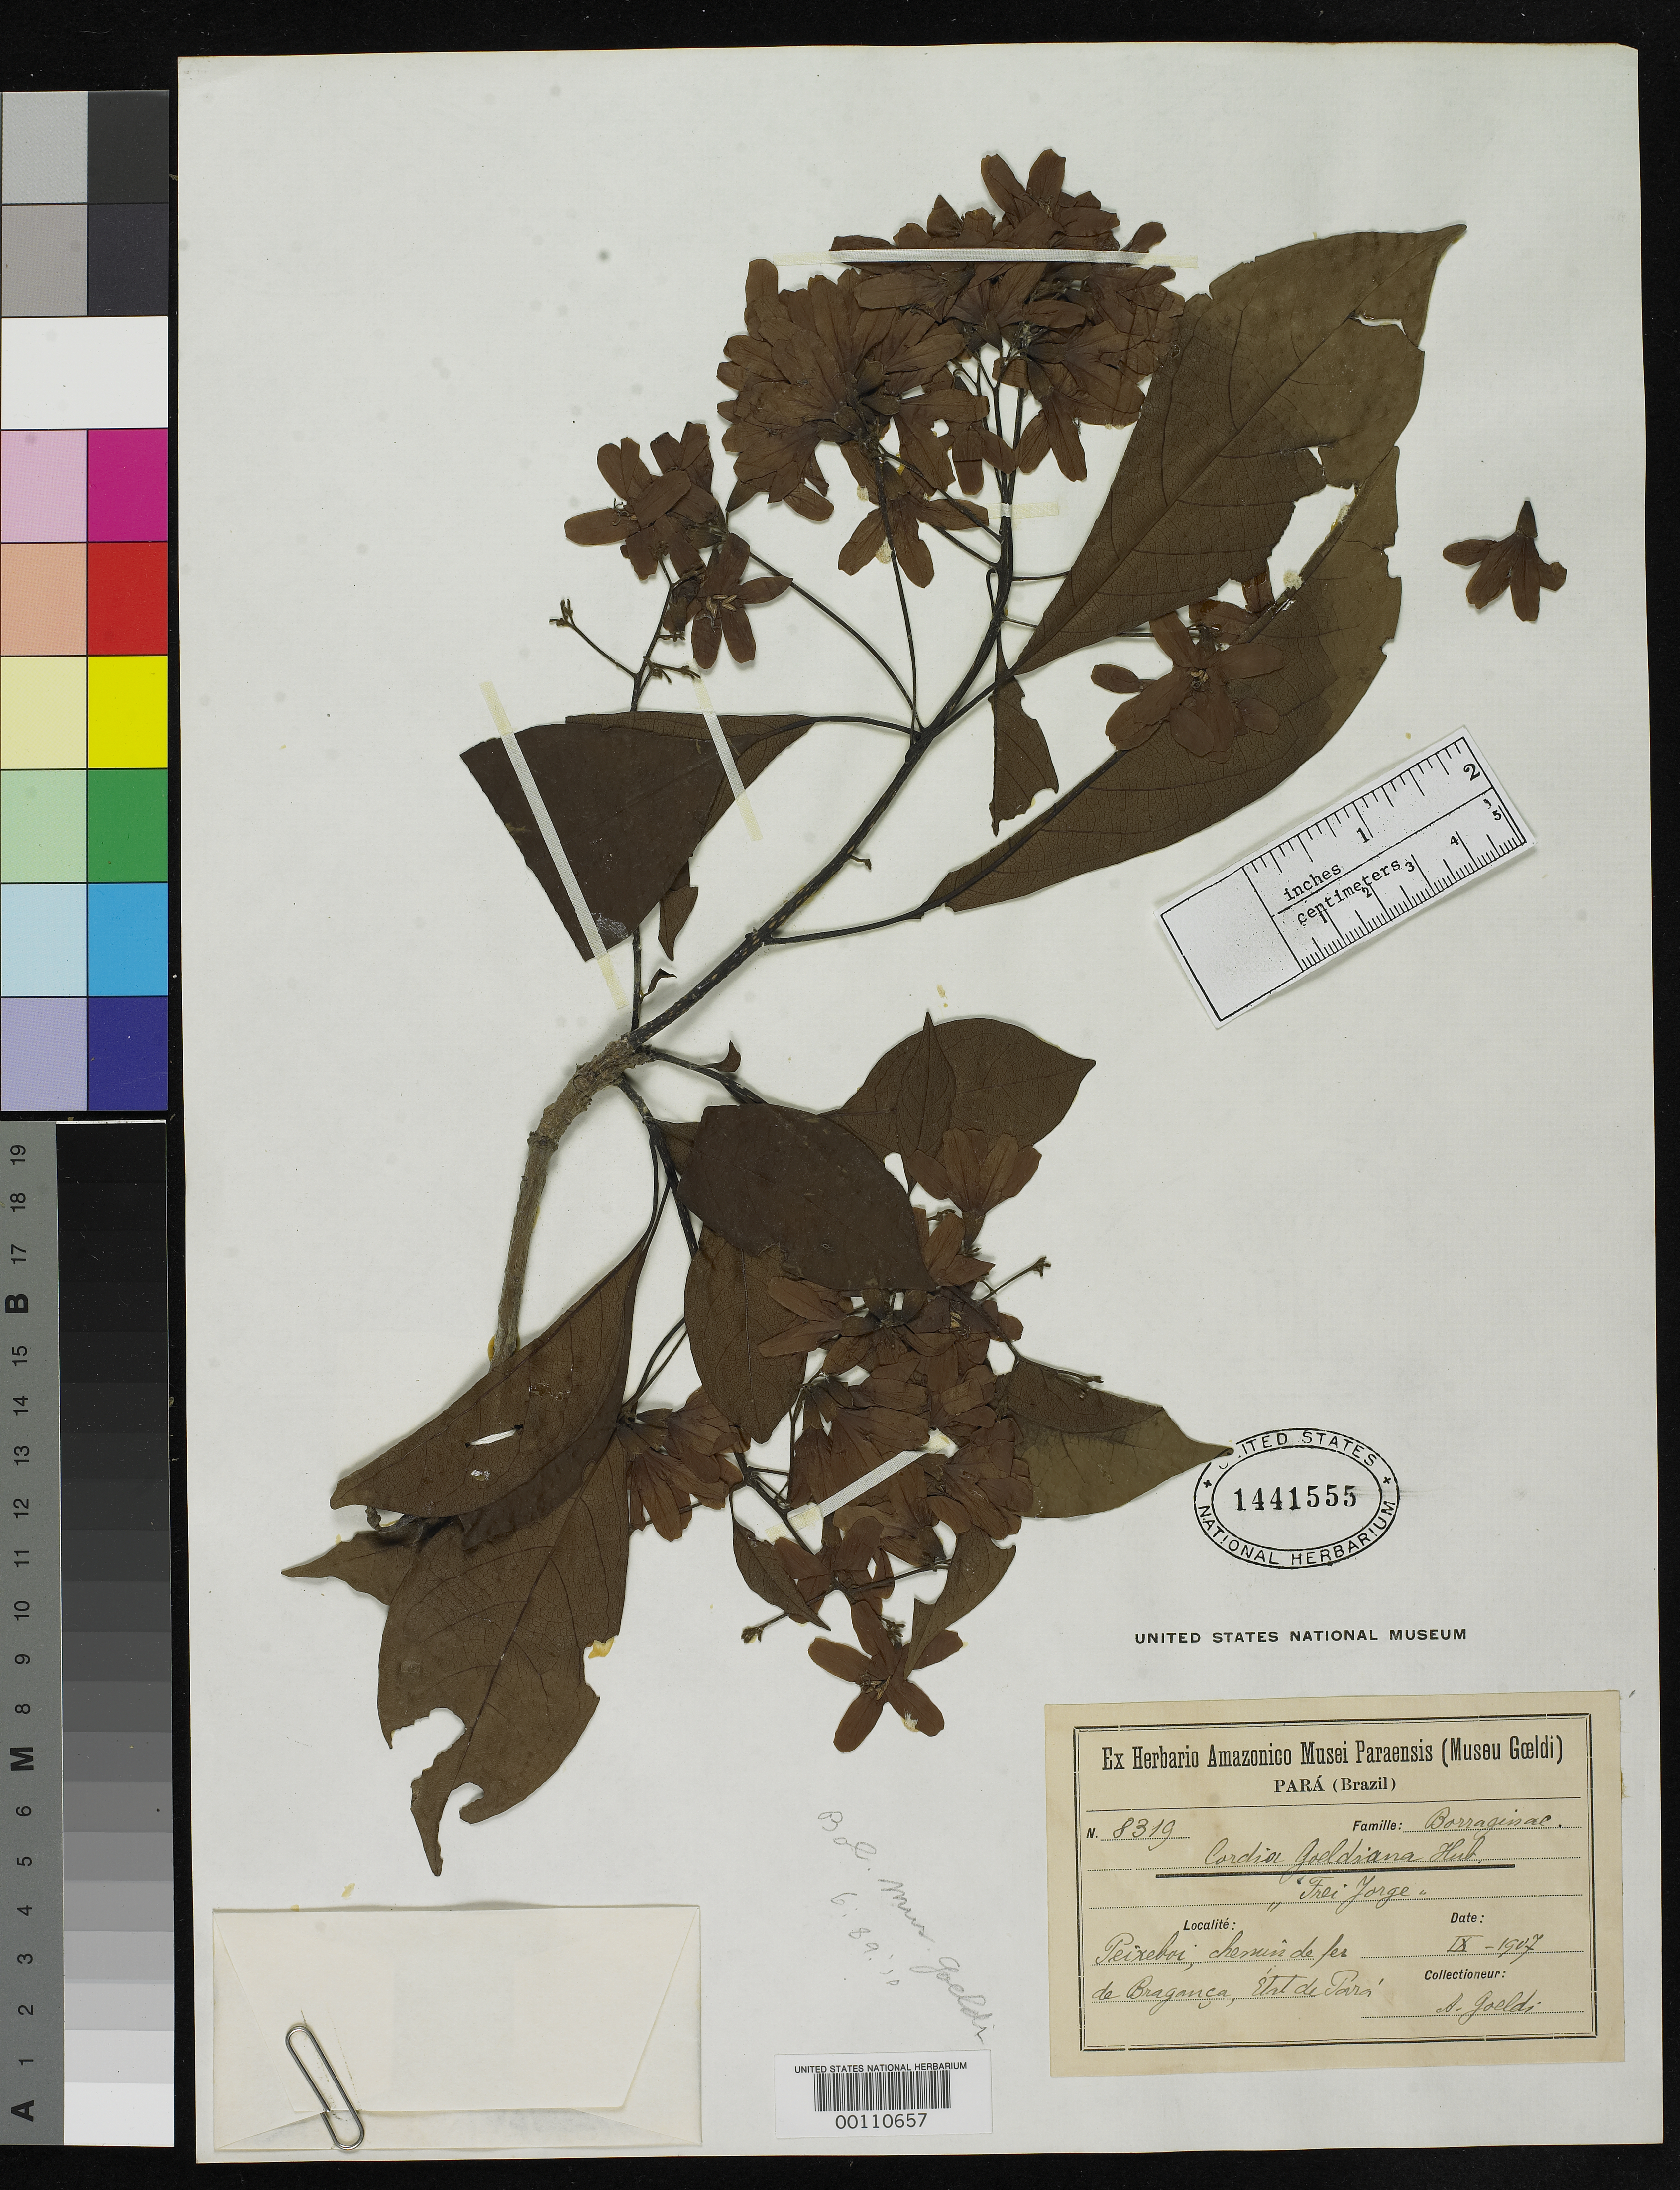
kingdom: Plantae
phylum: Tracheophyta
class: Magnoliopsida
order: Boraginales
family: Cordiaceae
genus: Cordia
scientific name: Cordia goeldiana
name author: Huber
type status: Type Collection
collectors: E. Goeldi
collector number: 8319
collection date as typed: Sep 1907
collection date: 1907-09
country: Brazil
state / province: Pará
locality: Peixboi.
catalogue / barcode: US 1441555